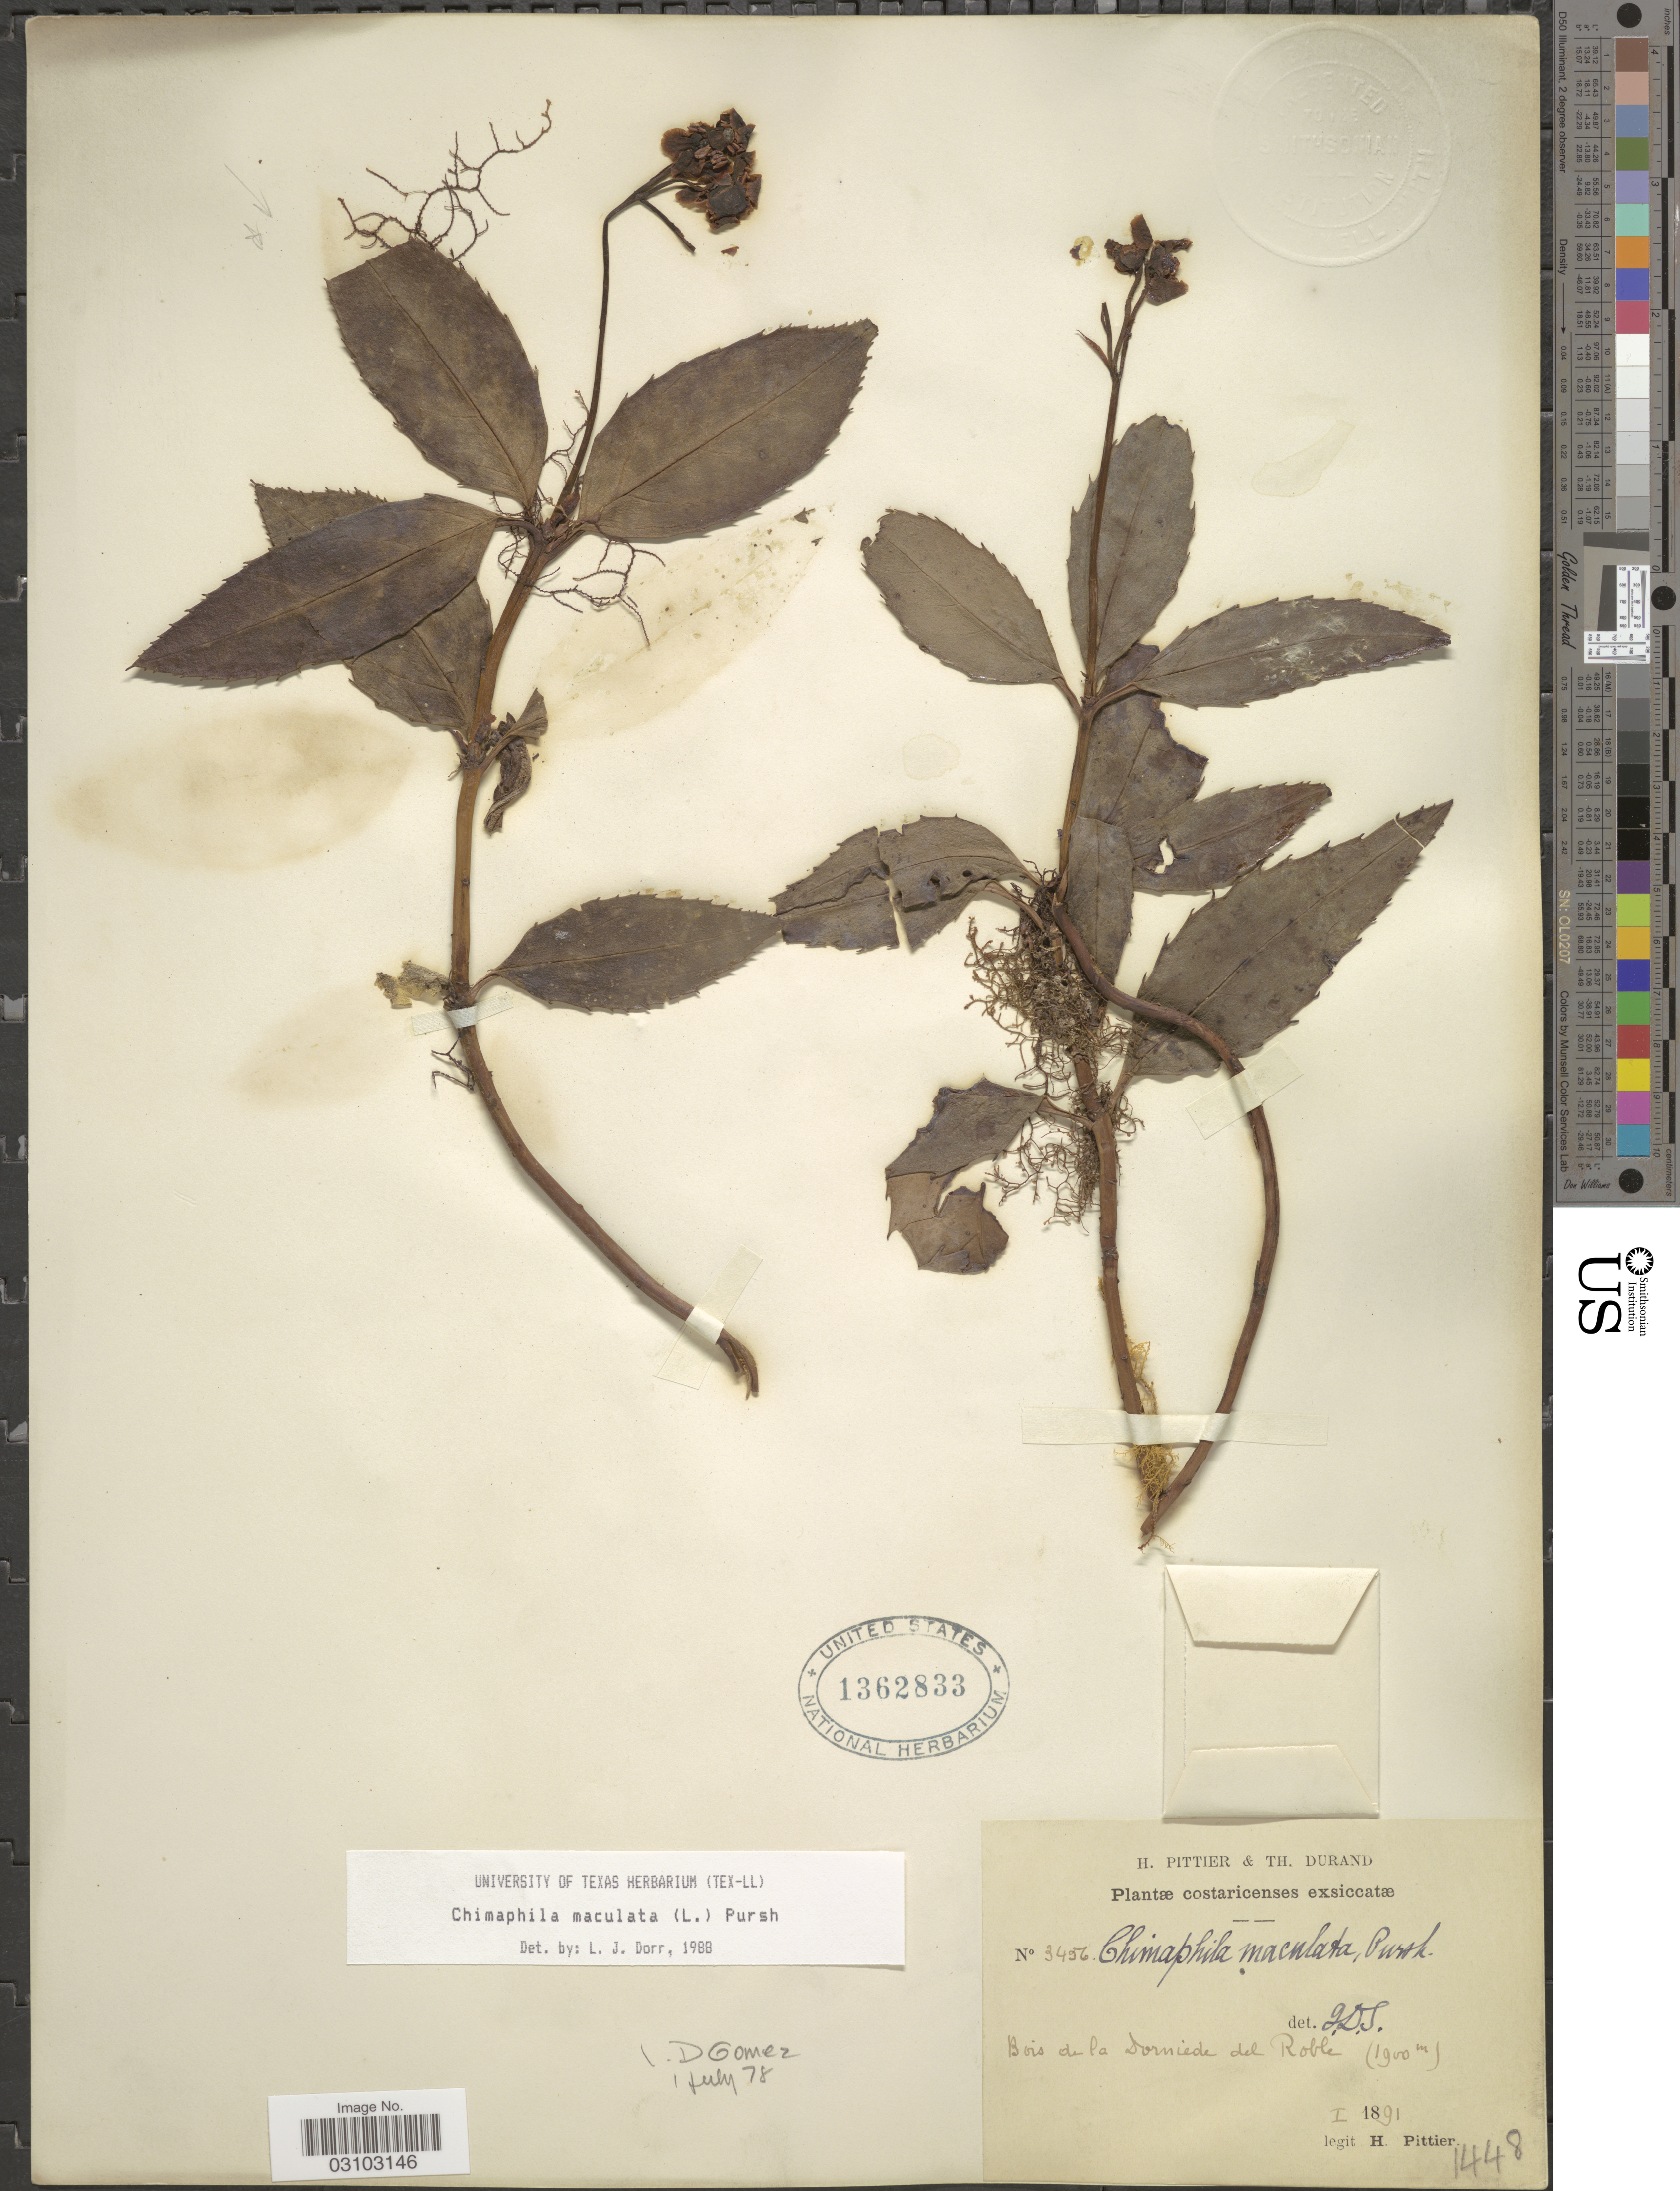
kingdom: Plantae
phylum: Tracheophyta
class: Magnoliopsida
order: Ericales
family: Ericaceae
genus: Chimaphila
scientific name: Chimaphila maculata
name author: (L.) Pursh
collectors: H. F. Pittier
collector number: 3456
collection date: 1891-01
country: Costa Rica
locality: Bois de la Dormiede del Roble.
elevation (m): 1900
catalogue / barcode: US 1362833